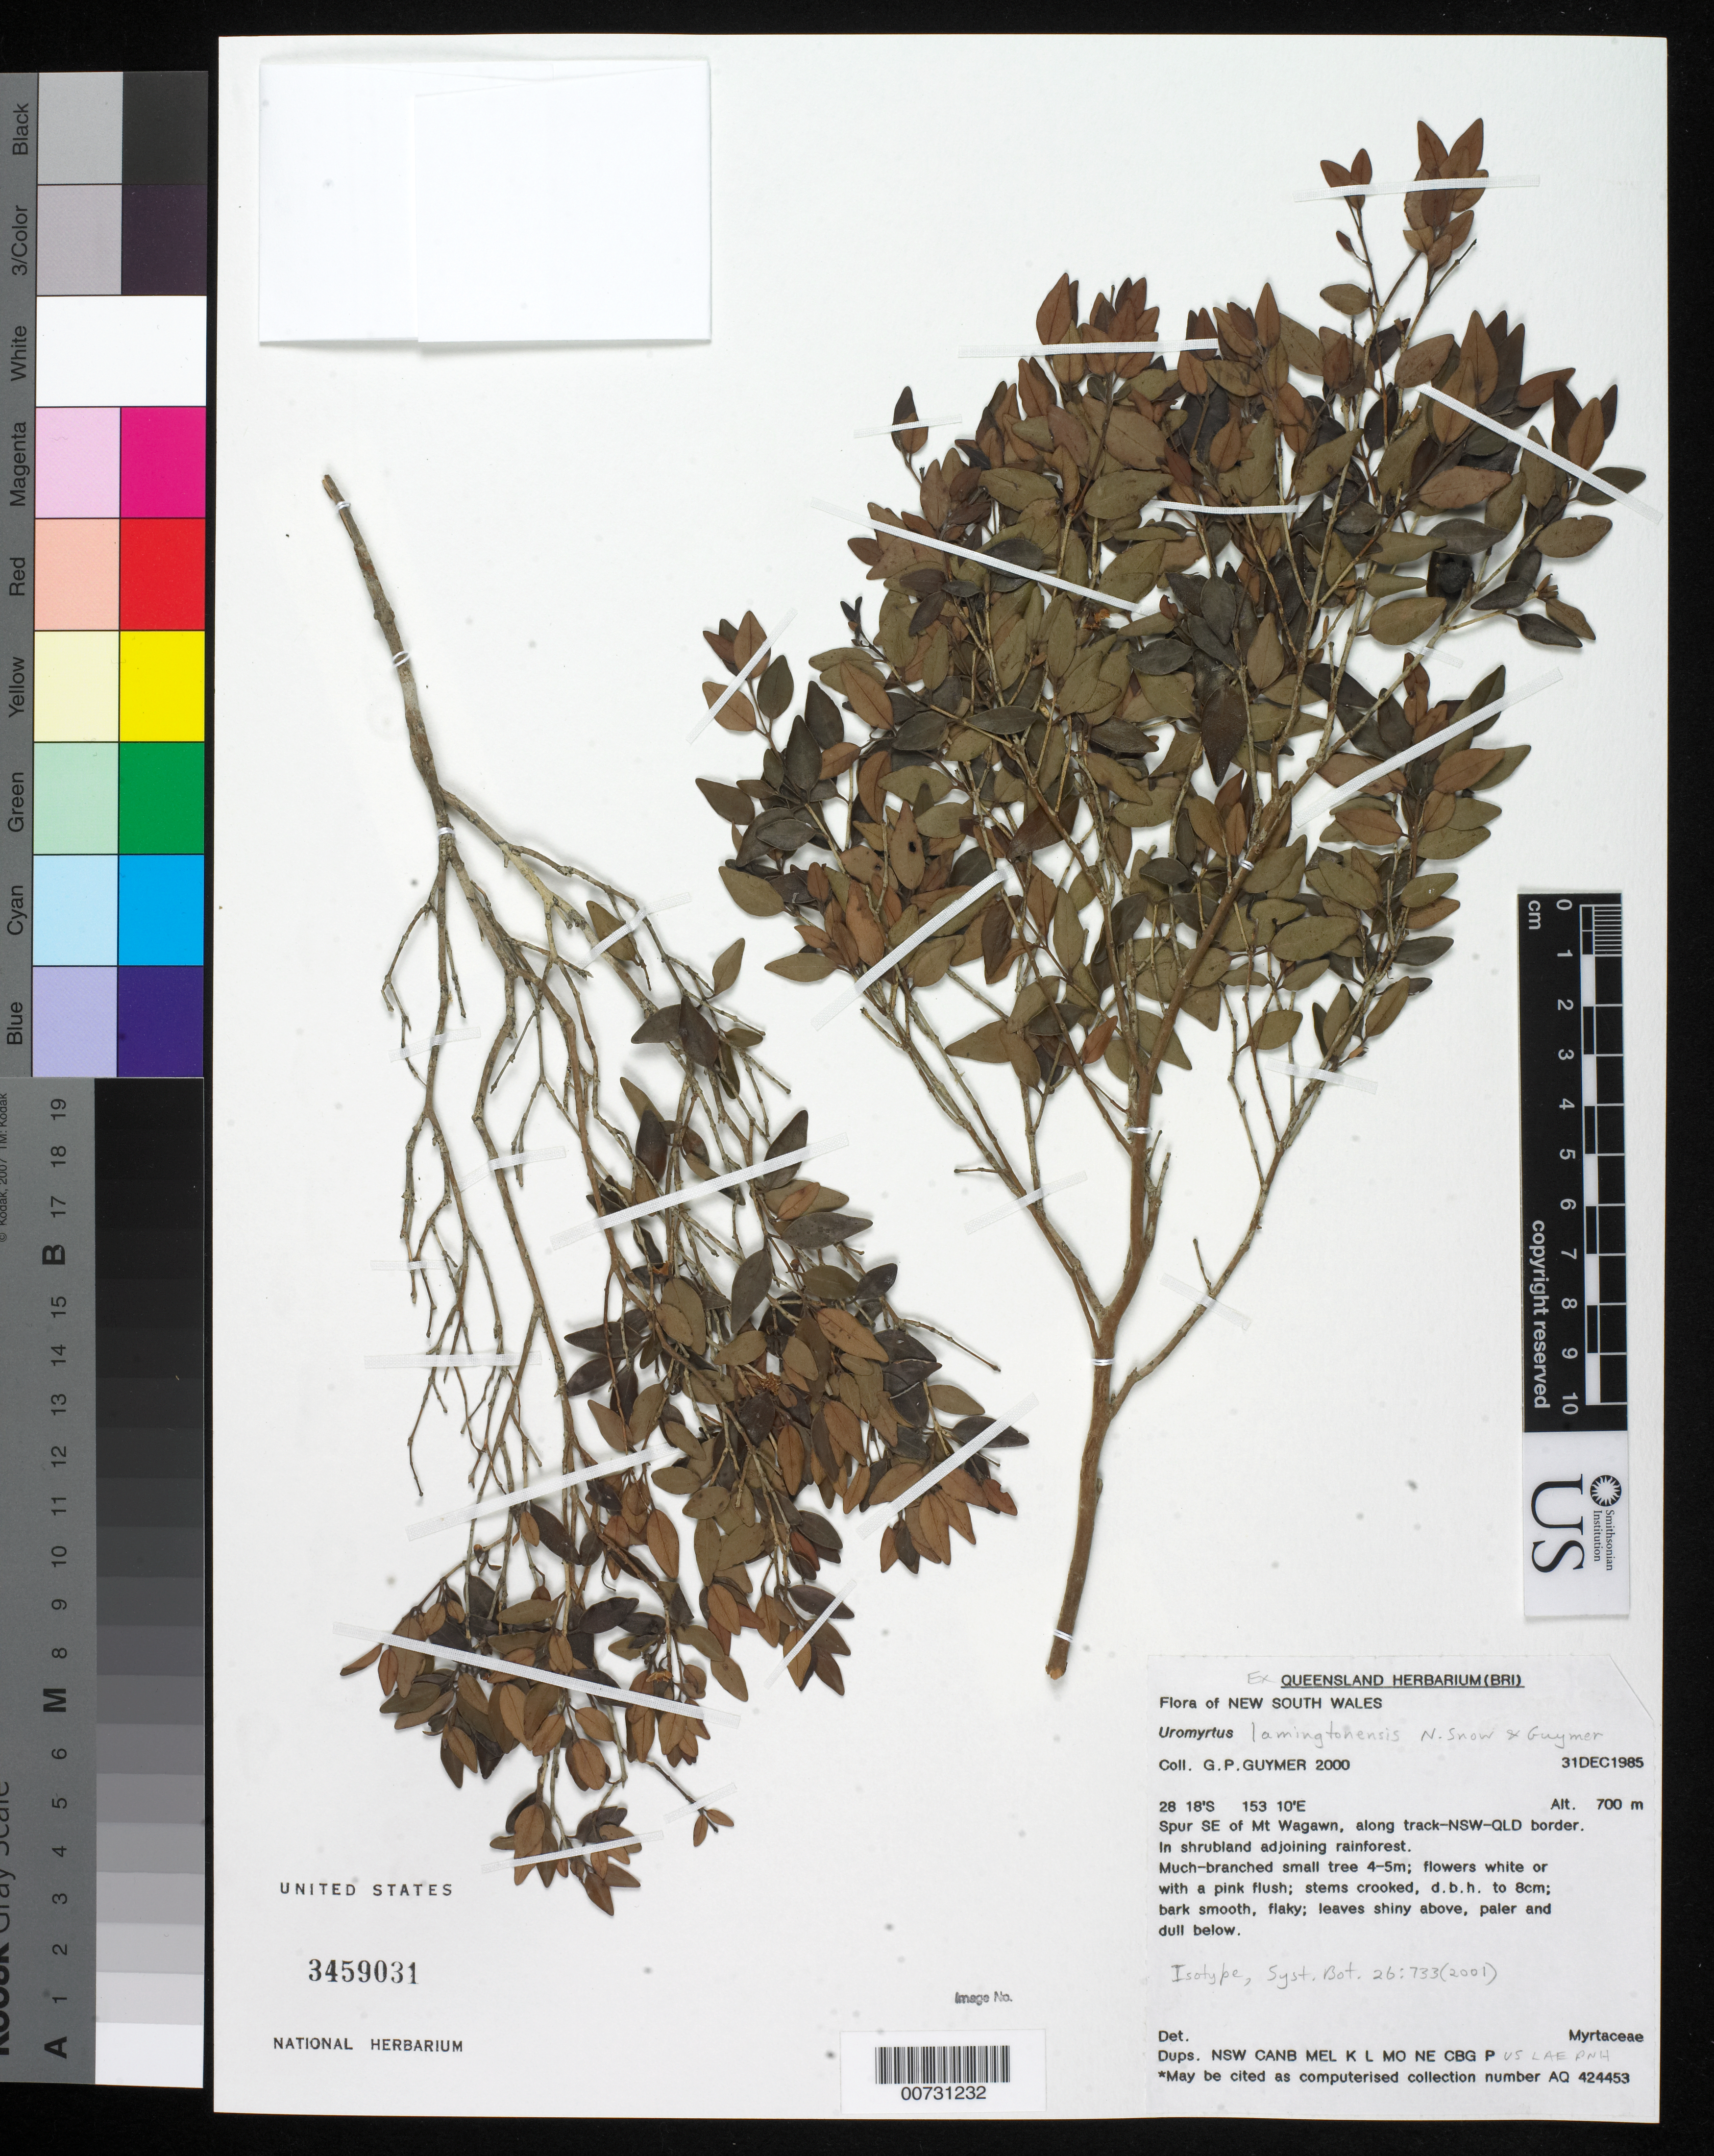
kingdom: Plantae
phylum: Tracheophyta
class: Magnoliopsida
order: Myrtales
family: Myrtaceae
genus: Uromyrtus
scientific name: Uromyrtus lamingtonensis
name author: N. Snow & Guymer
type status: Isotype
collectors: G. P. Guymer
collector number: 2000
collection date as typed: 31 Dec 1985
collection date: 1985-12-31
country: Australia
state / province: New South Wales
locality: Spur SE of Mt. Wagawn, along track-NSW-QLD border.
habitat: In shrubland adjoining rainforest.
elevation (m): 700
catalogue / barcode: US 3459031